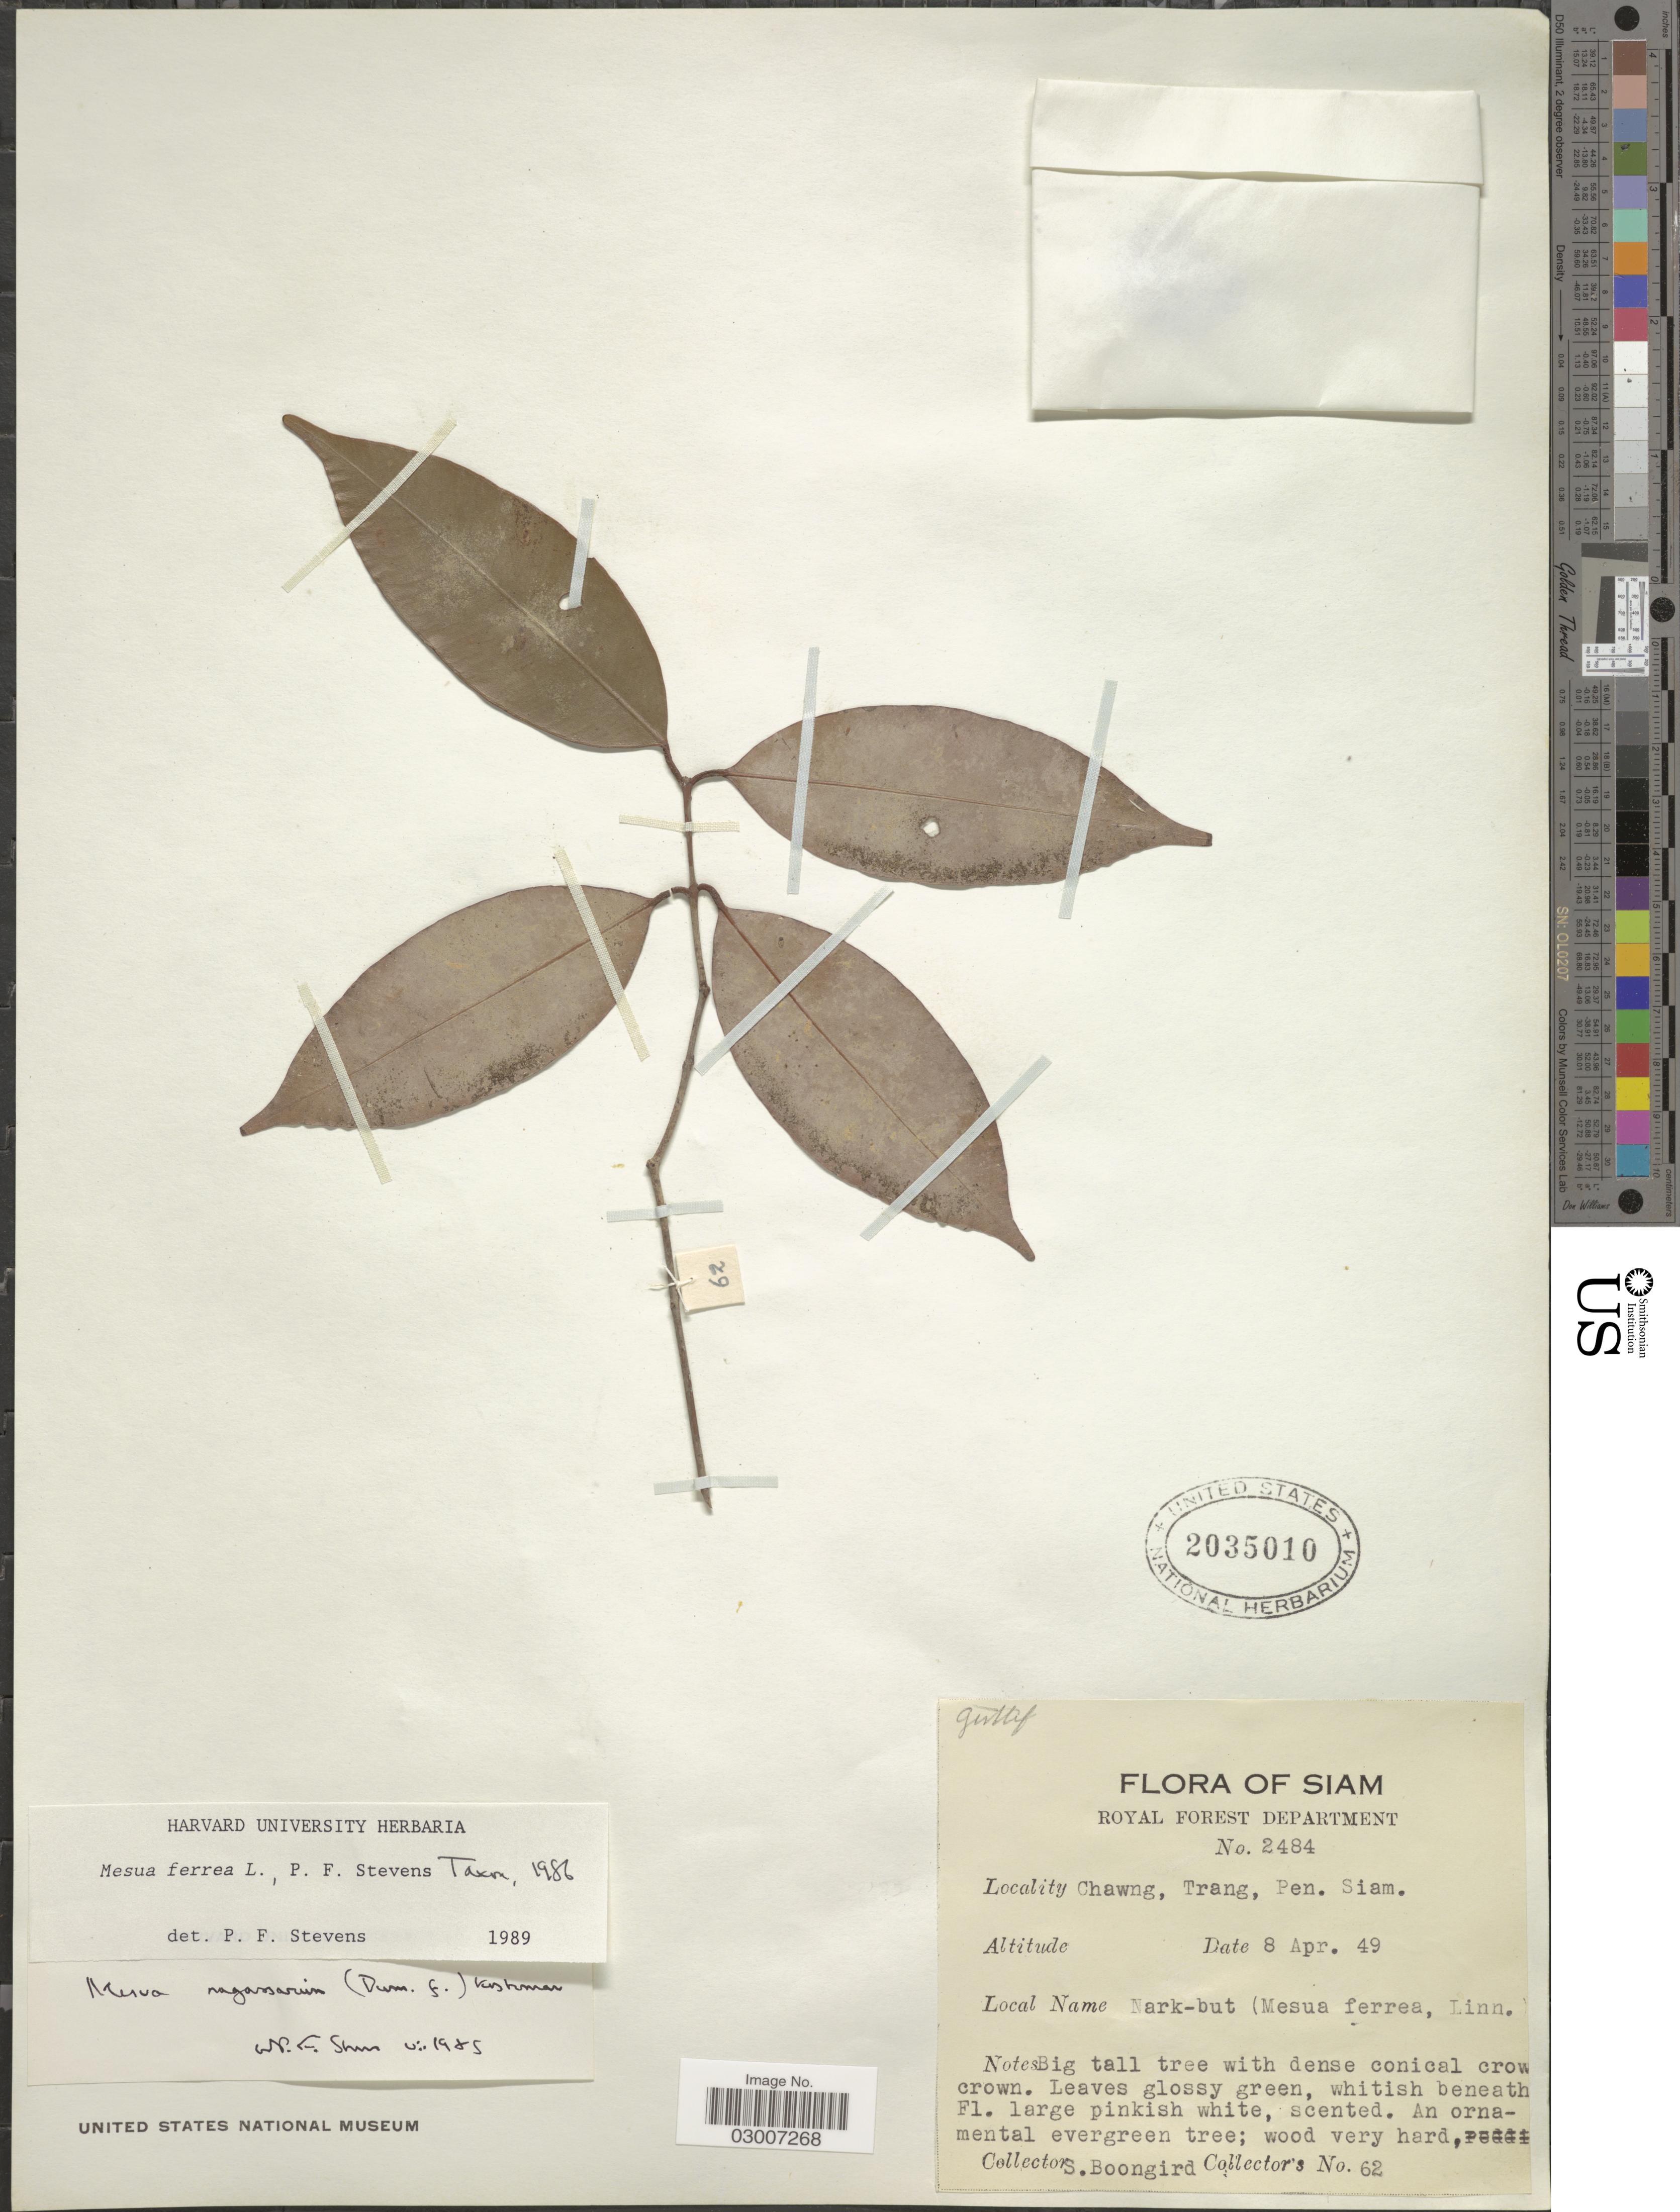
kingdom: Plantae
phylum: Tracheophyta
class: Magnoliopsida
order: Malpighiales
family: Calophyllaceae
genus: Mesua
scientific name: Mesua ferrea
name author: L.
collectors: S. Boongird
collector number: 62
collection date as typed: Transcribed d/m/y: 8/4/49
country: Thailand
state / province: Trang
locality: Siam. Chawng, Trang, Pen.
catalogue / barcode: US 2035010